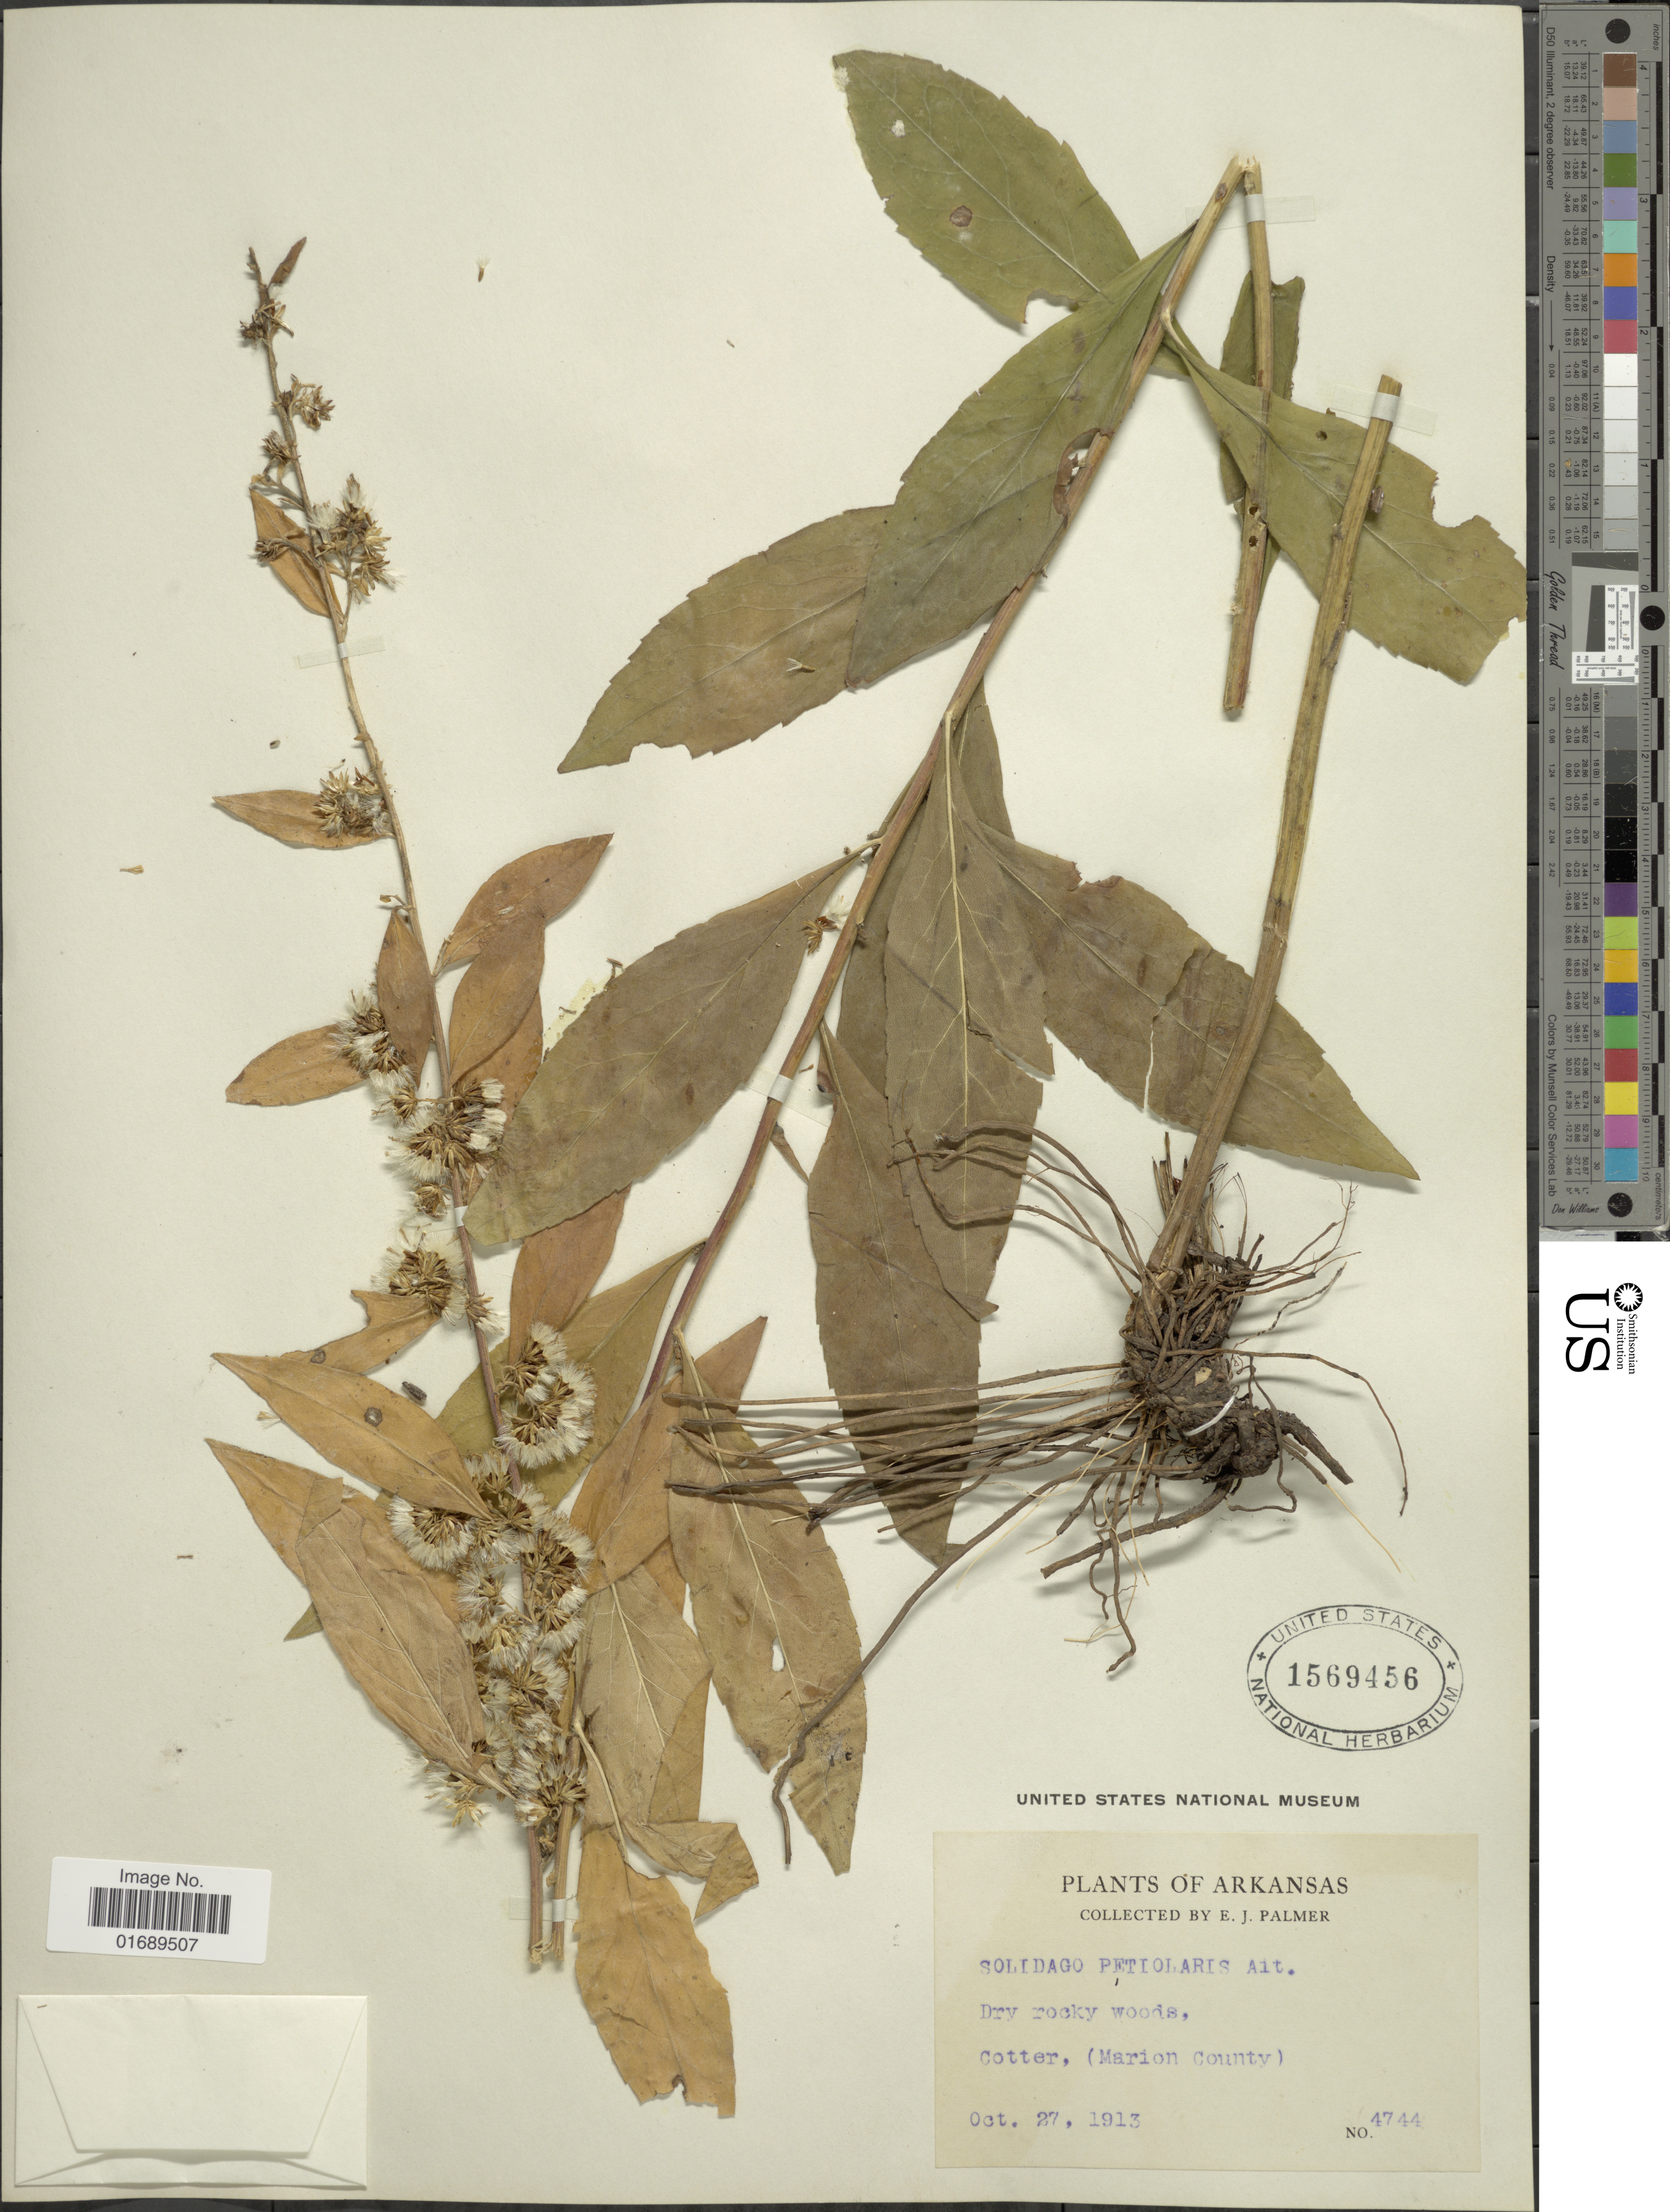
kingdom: Plantae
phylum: Tracheophyta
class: Magnoliopsida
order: Asterales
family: Asteraceae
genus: Solidago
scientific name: Solidago petiolaris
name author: Aiton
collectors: E. J. Palmer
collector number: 4744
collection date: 1913-10-27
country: United States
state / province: Arkansas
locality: Dry rocky woods, Cotter, (Marion County)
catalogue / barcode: US 1569456